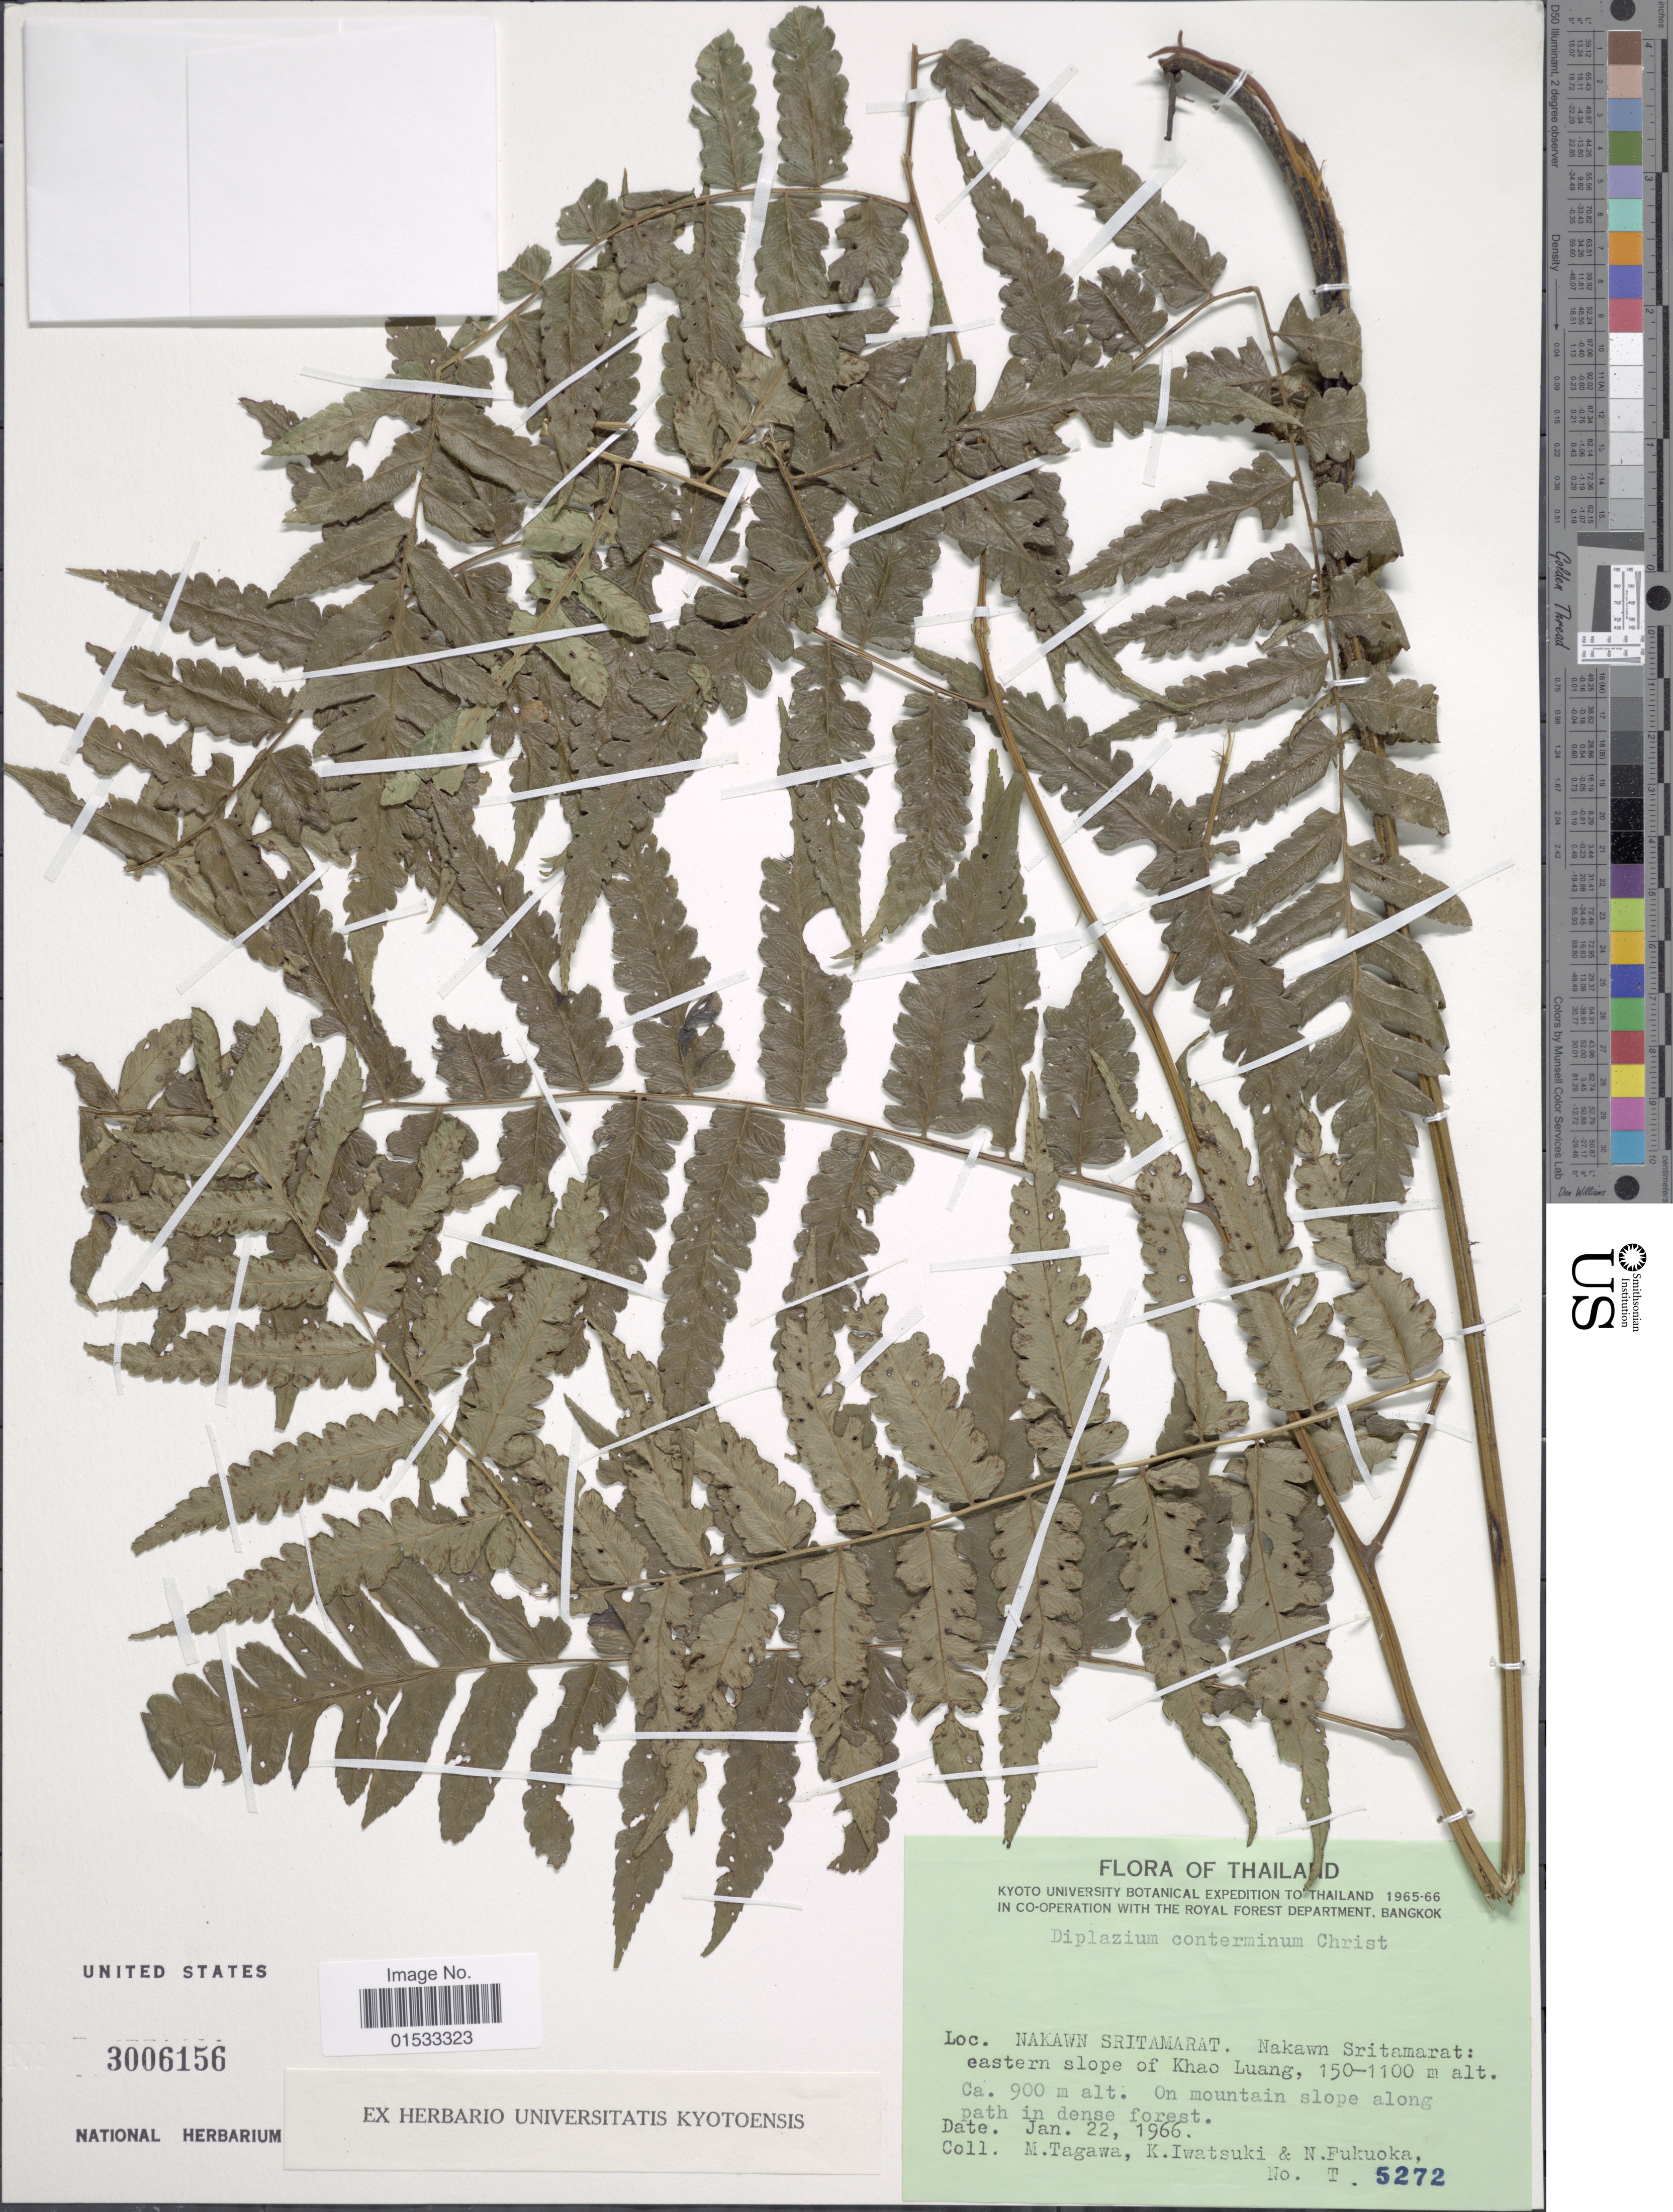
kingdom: Plantae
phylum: Tracheophyta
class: Polypodiopsida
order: Polypodiales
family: Athyriaceae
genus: Diplazium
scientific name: Diplazium conterminum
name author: Christ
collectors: M. Tagawa, K. Iwatsuki & N. Fukuoka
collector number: T.5272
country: Thailand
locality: Nakawn Sritamarat, Nakawn Sritamarat: eastern slope of Khao Luang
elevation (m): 900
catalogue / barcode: US 3006156